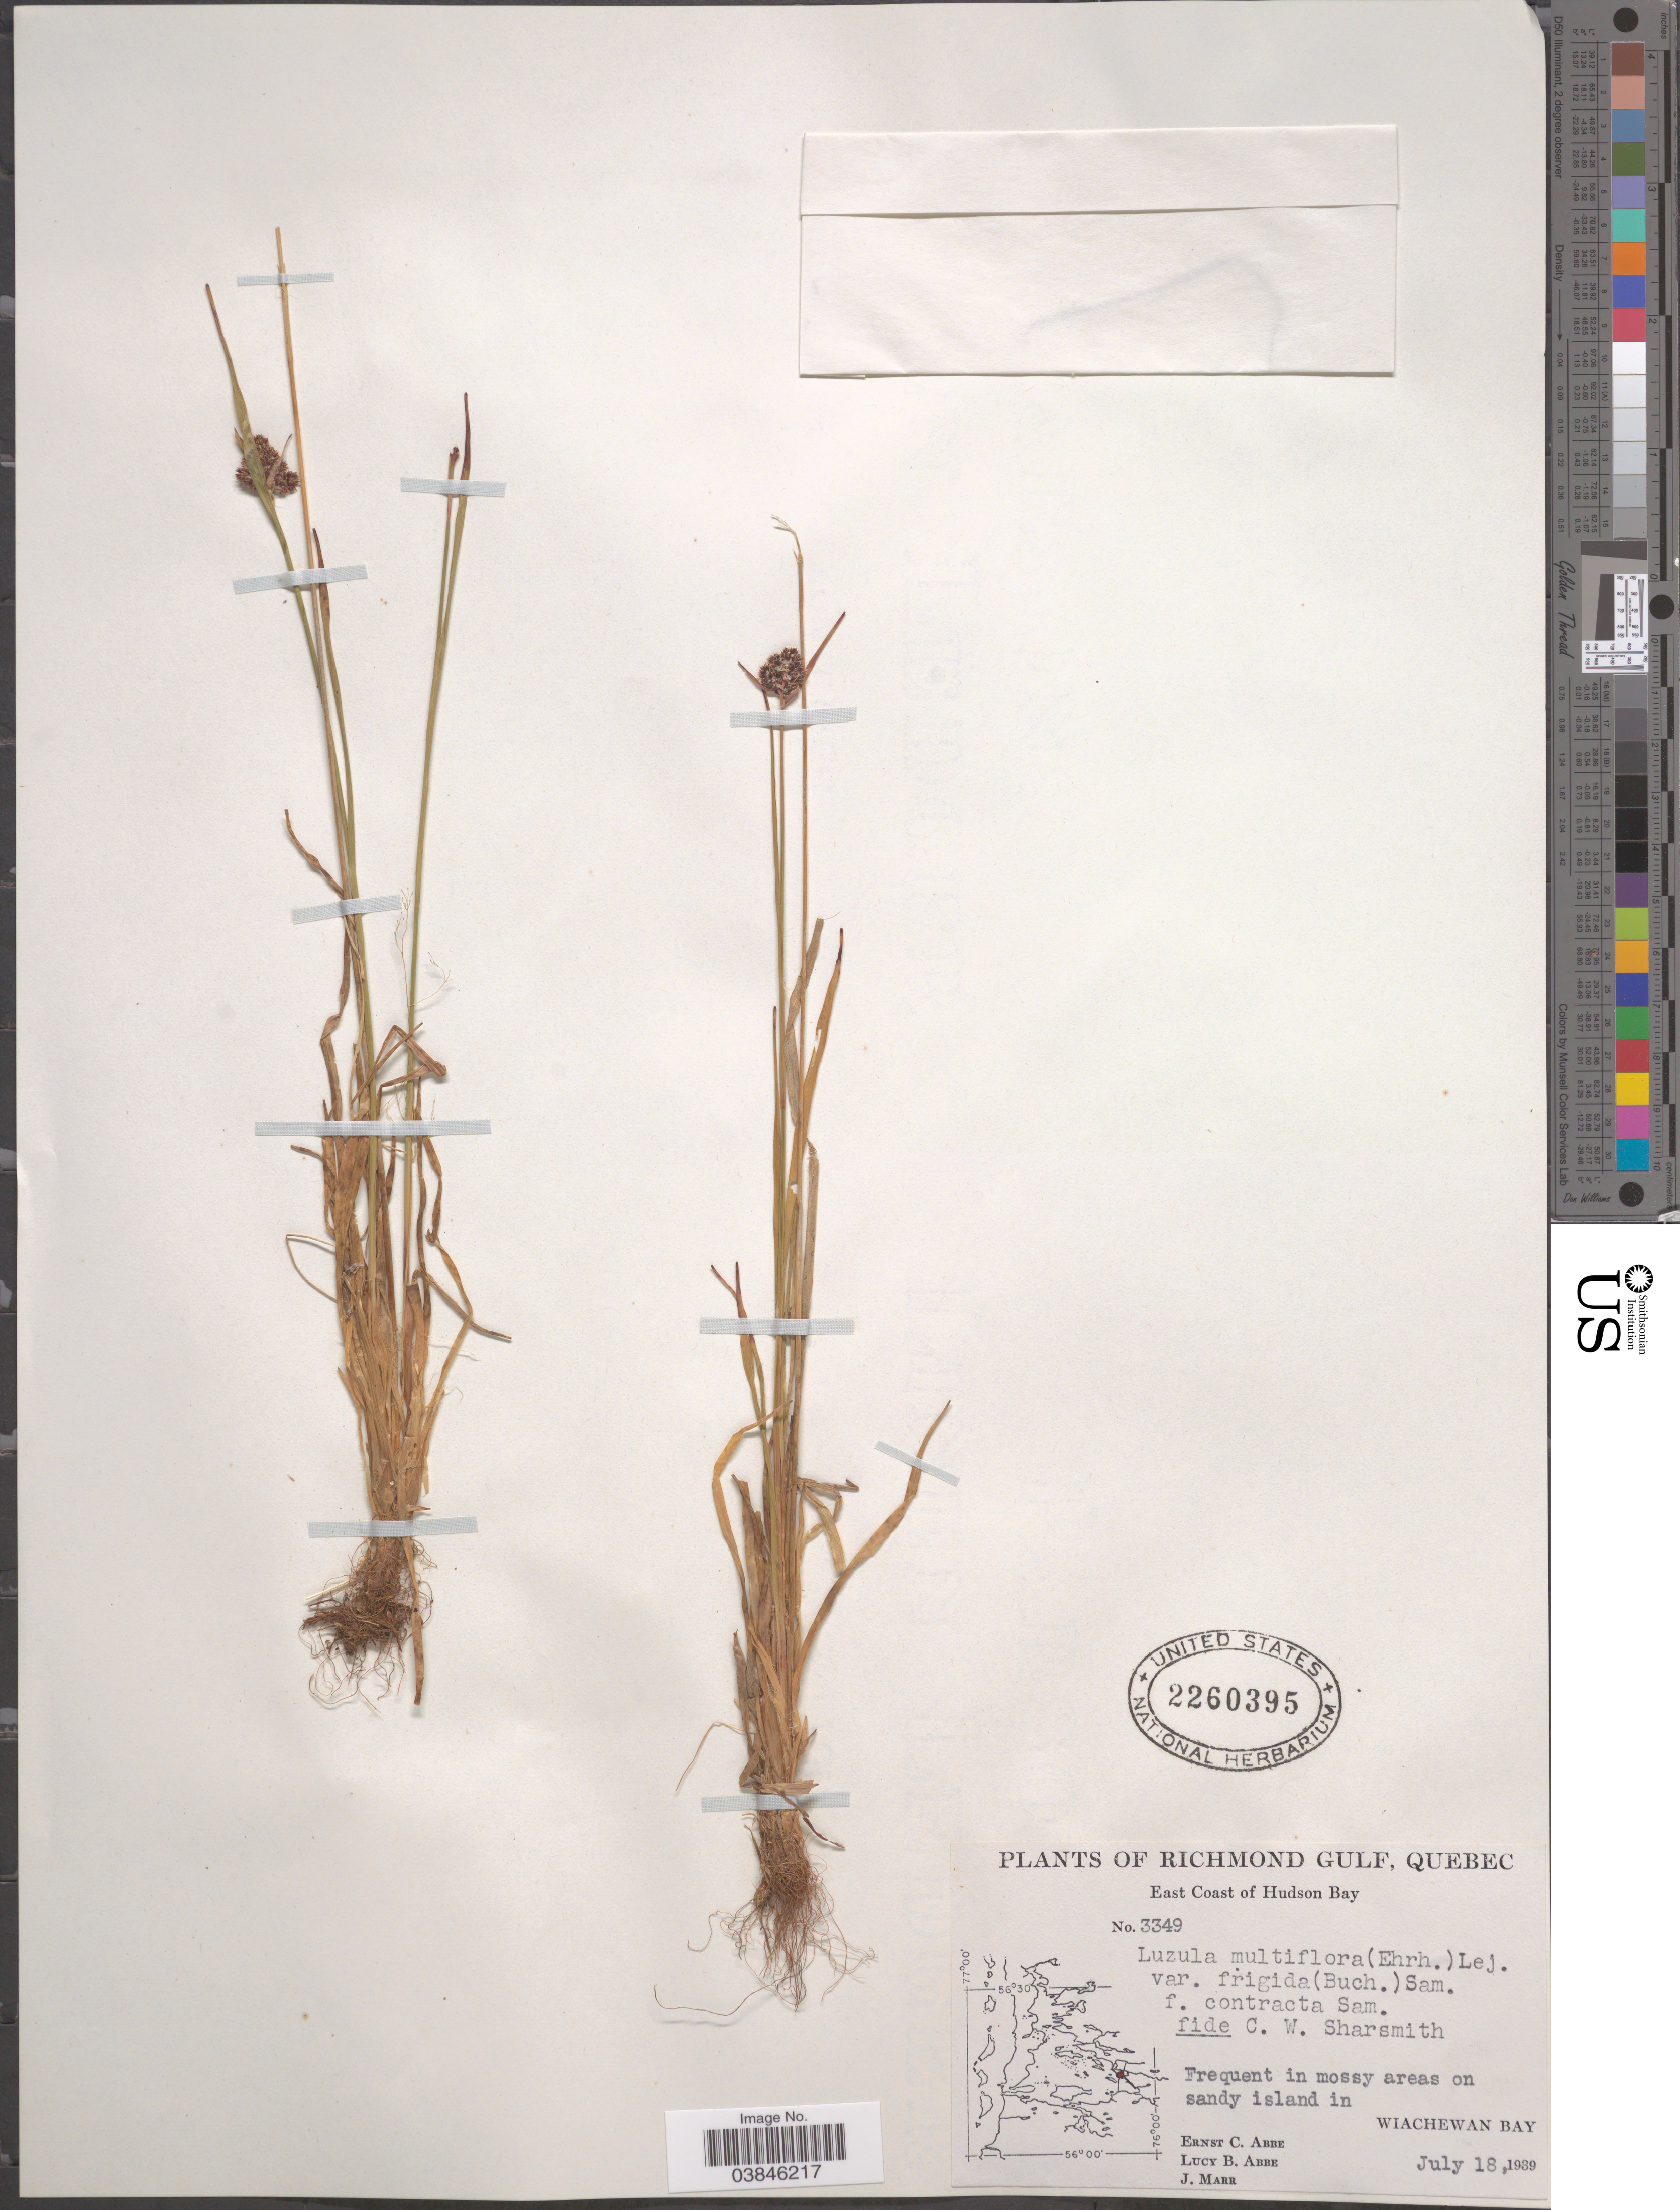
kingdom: Plantae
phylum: Tracheophyta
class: Liliopsida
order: Poales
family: Juncaceae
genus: Luzula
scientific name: Luzula multiflora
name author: (Ehrh.) Lej.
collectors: E. C. Abbe, L. B. Abbe & J. Marr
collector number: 3349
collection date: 1939-07-18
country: Canada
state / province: Quebec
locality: Richmond Gulf. East Coast of Hudson Bay. Sandy island in Wiachewan Bay.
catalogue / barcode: US 2260395